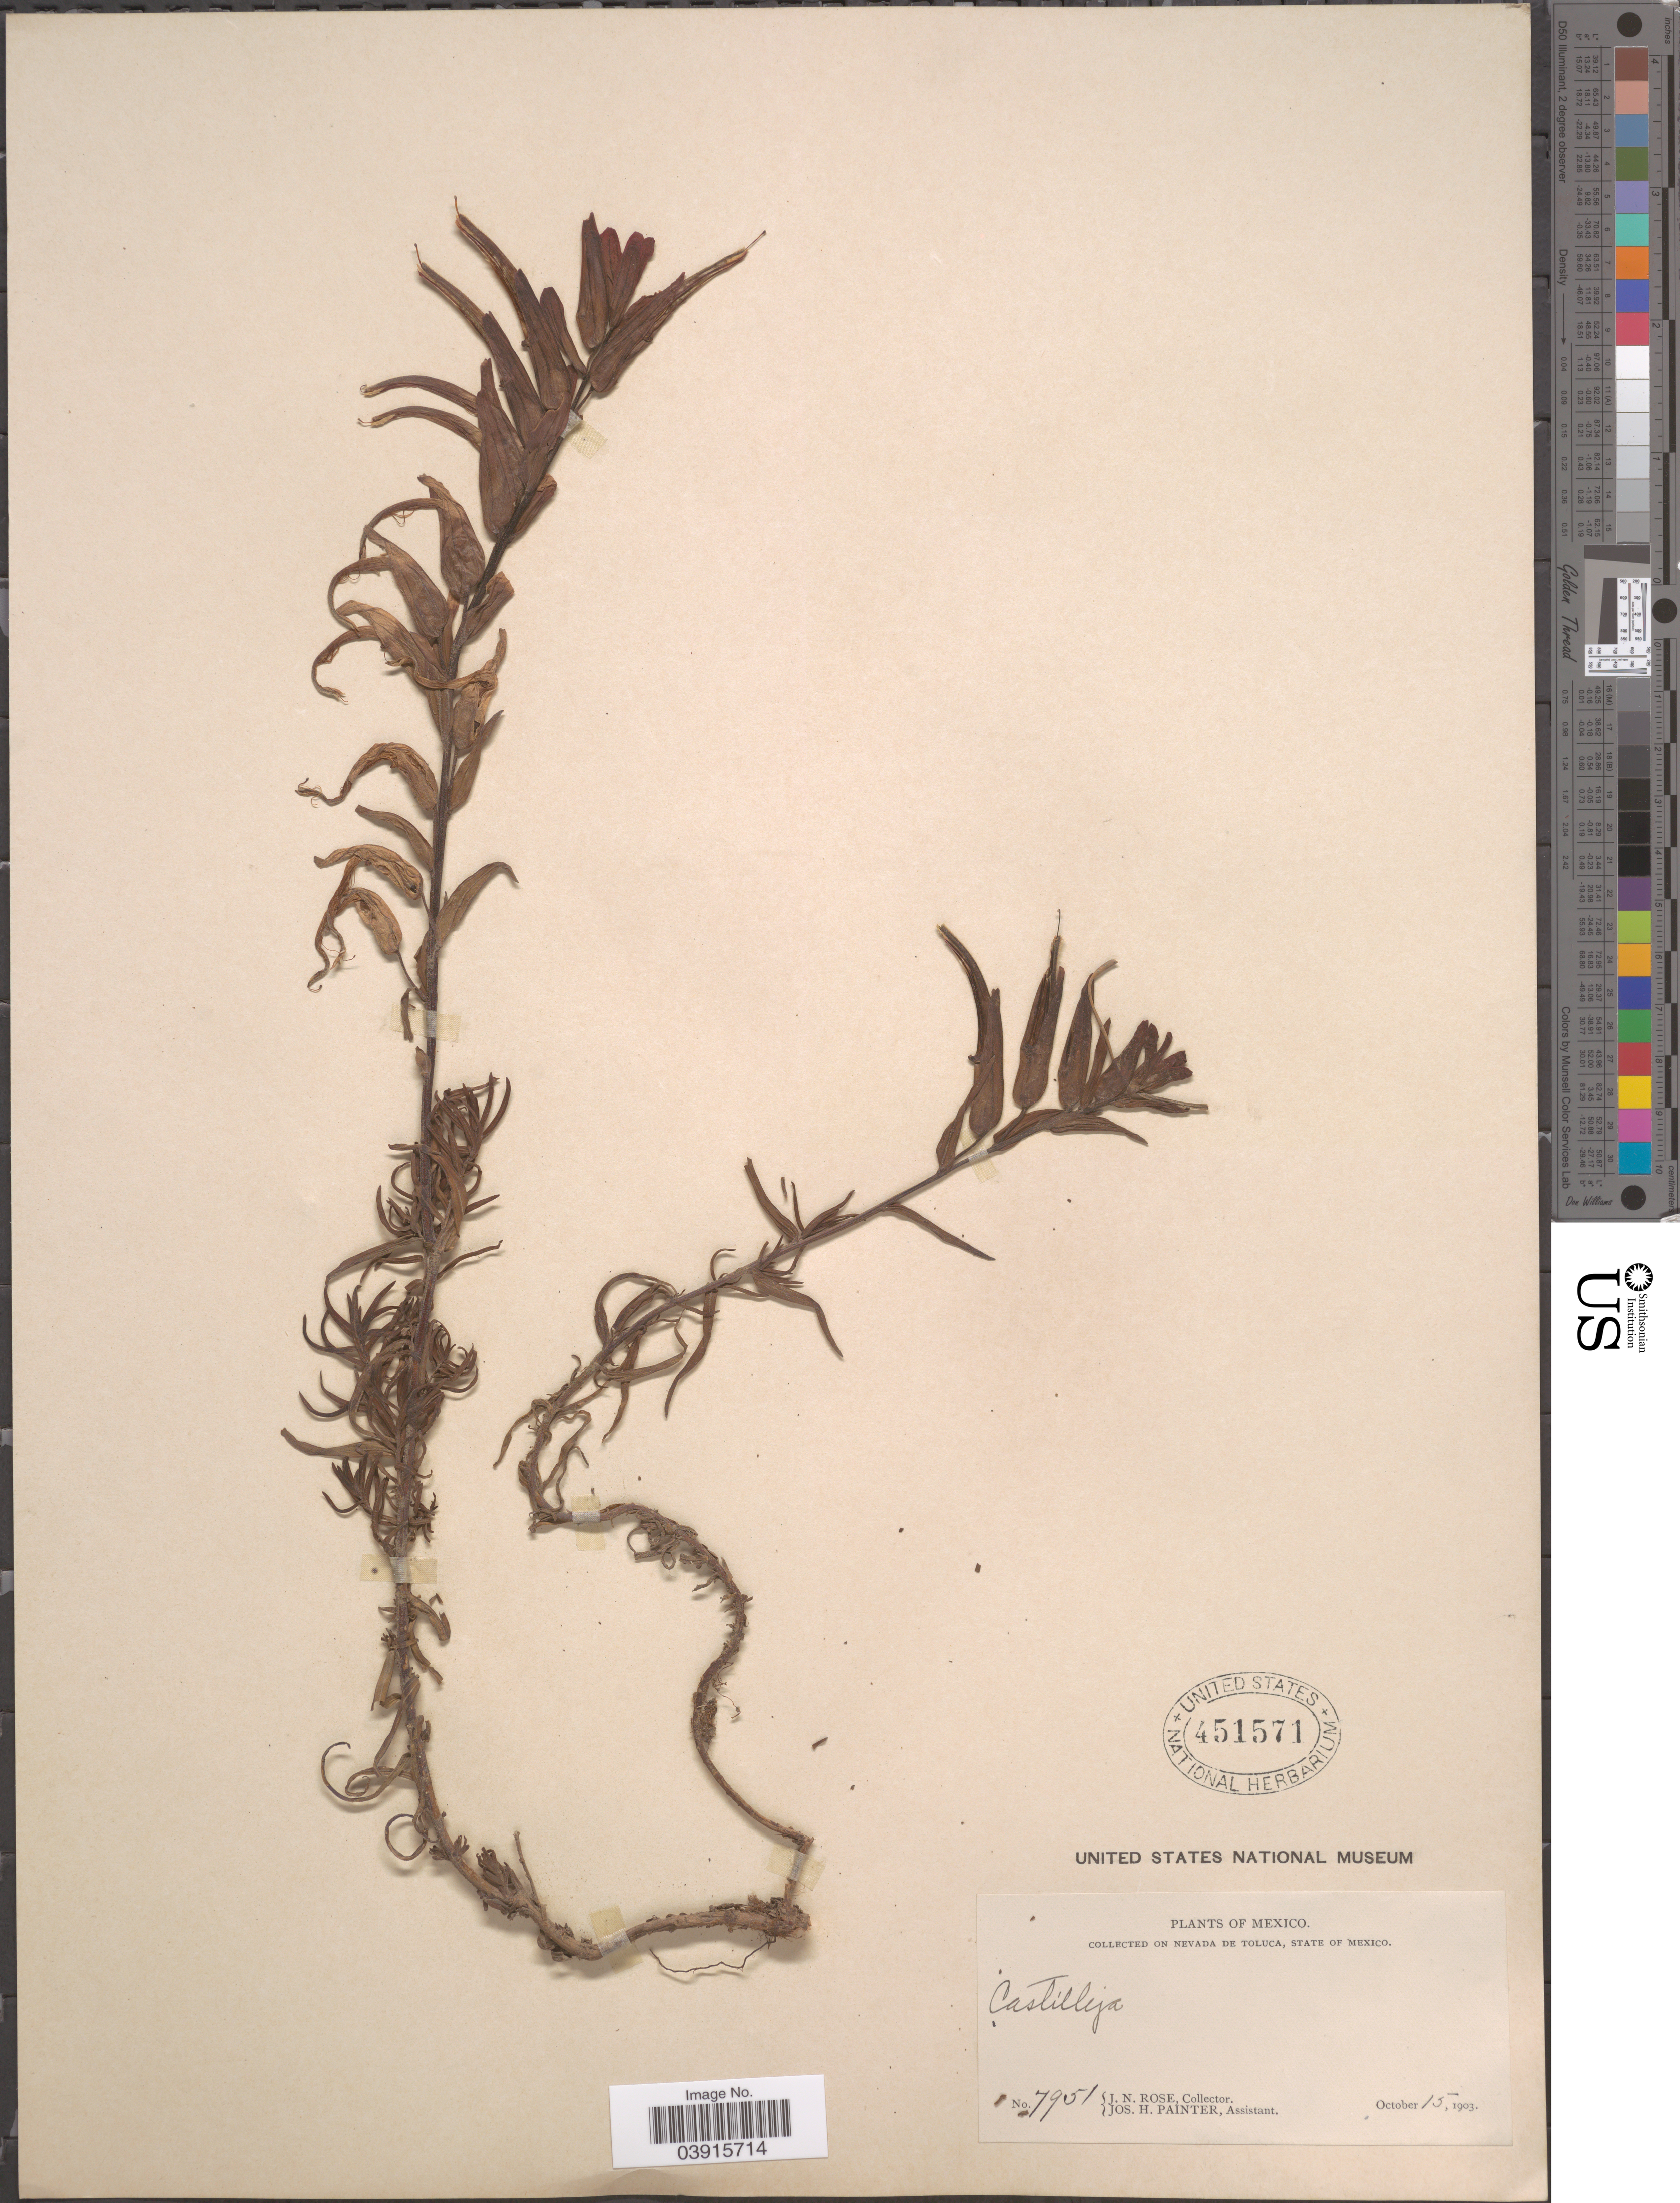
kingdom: Plantae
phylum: Tracheophyta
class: Magnoliopsida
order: Lamiales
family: Orobanchaceae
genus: Castilleja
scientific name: Castilleja tenuiflora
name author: Benth.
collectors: J. N. Rose & J. H. Painter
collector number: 7951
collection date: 1903-10-15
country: Mexico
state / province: México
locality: On Nevada de Toluca.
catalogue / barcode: US 451571